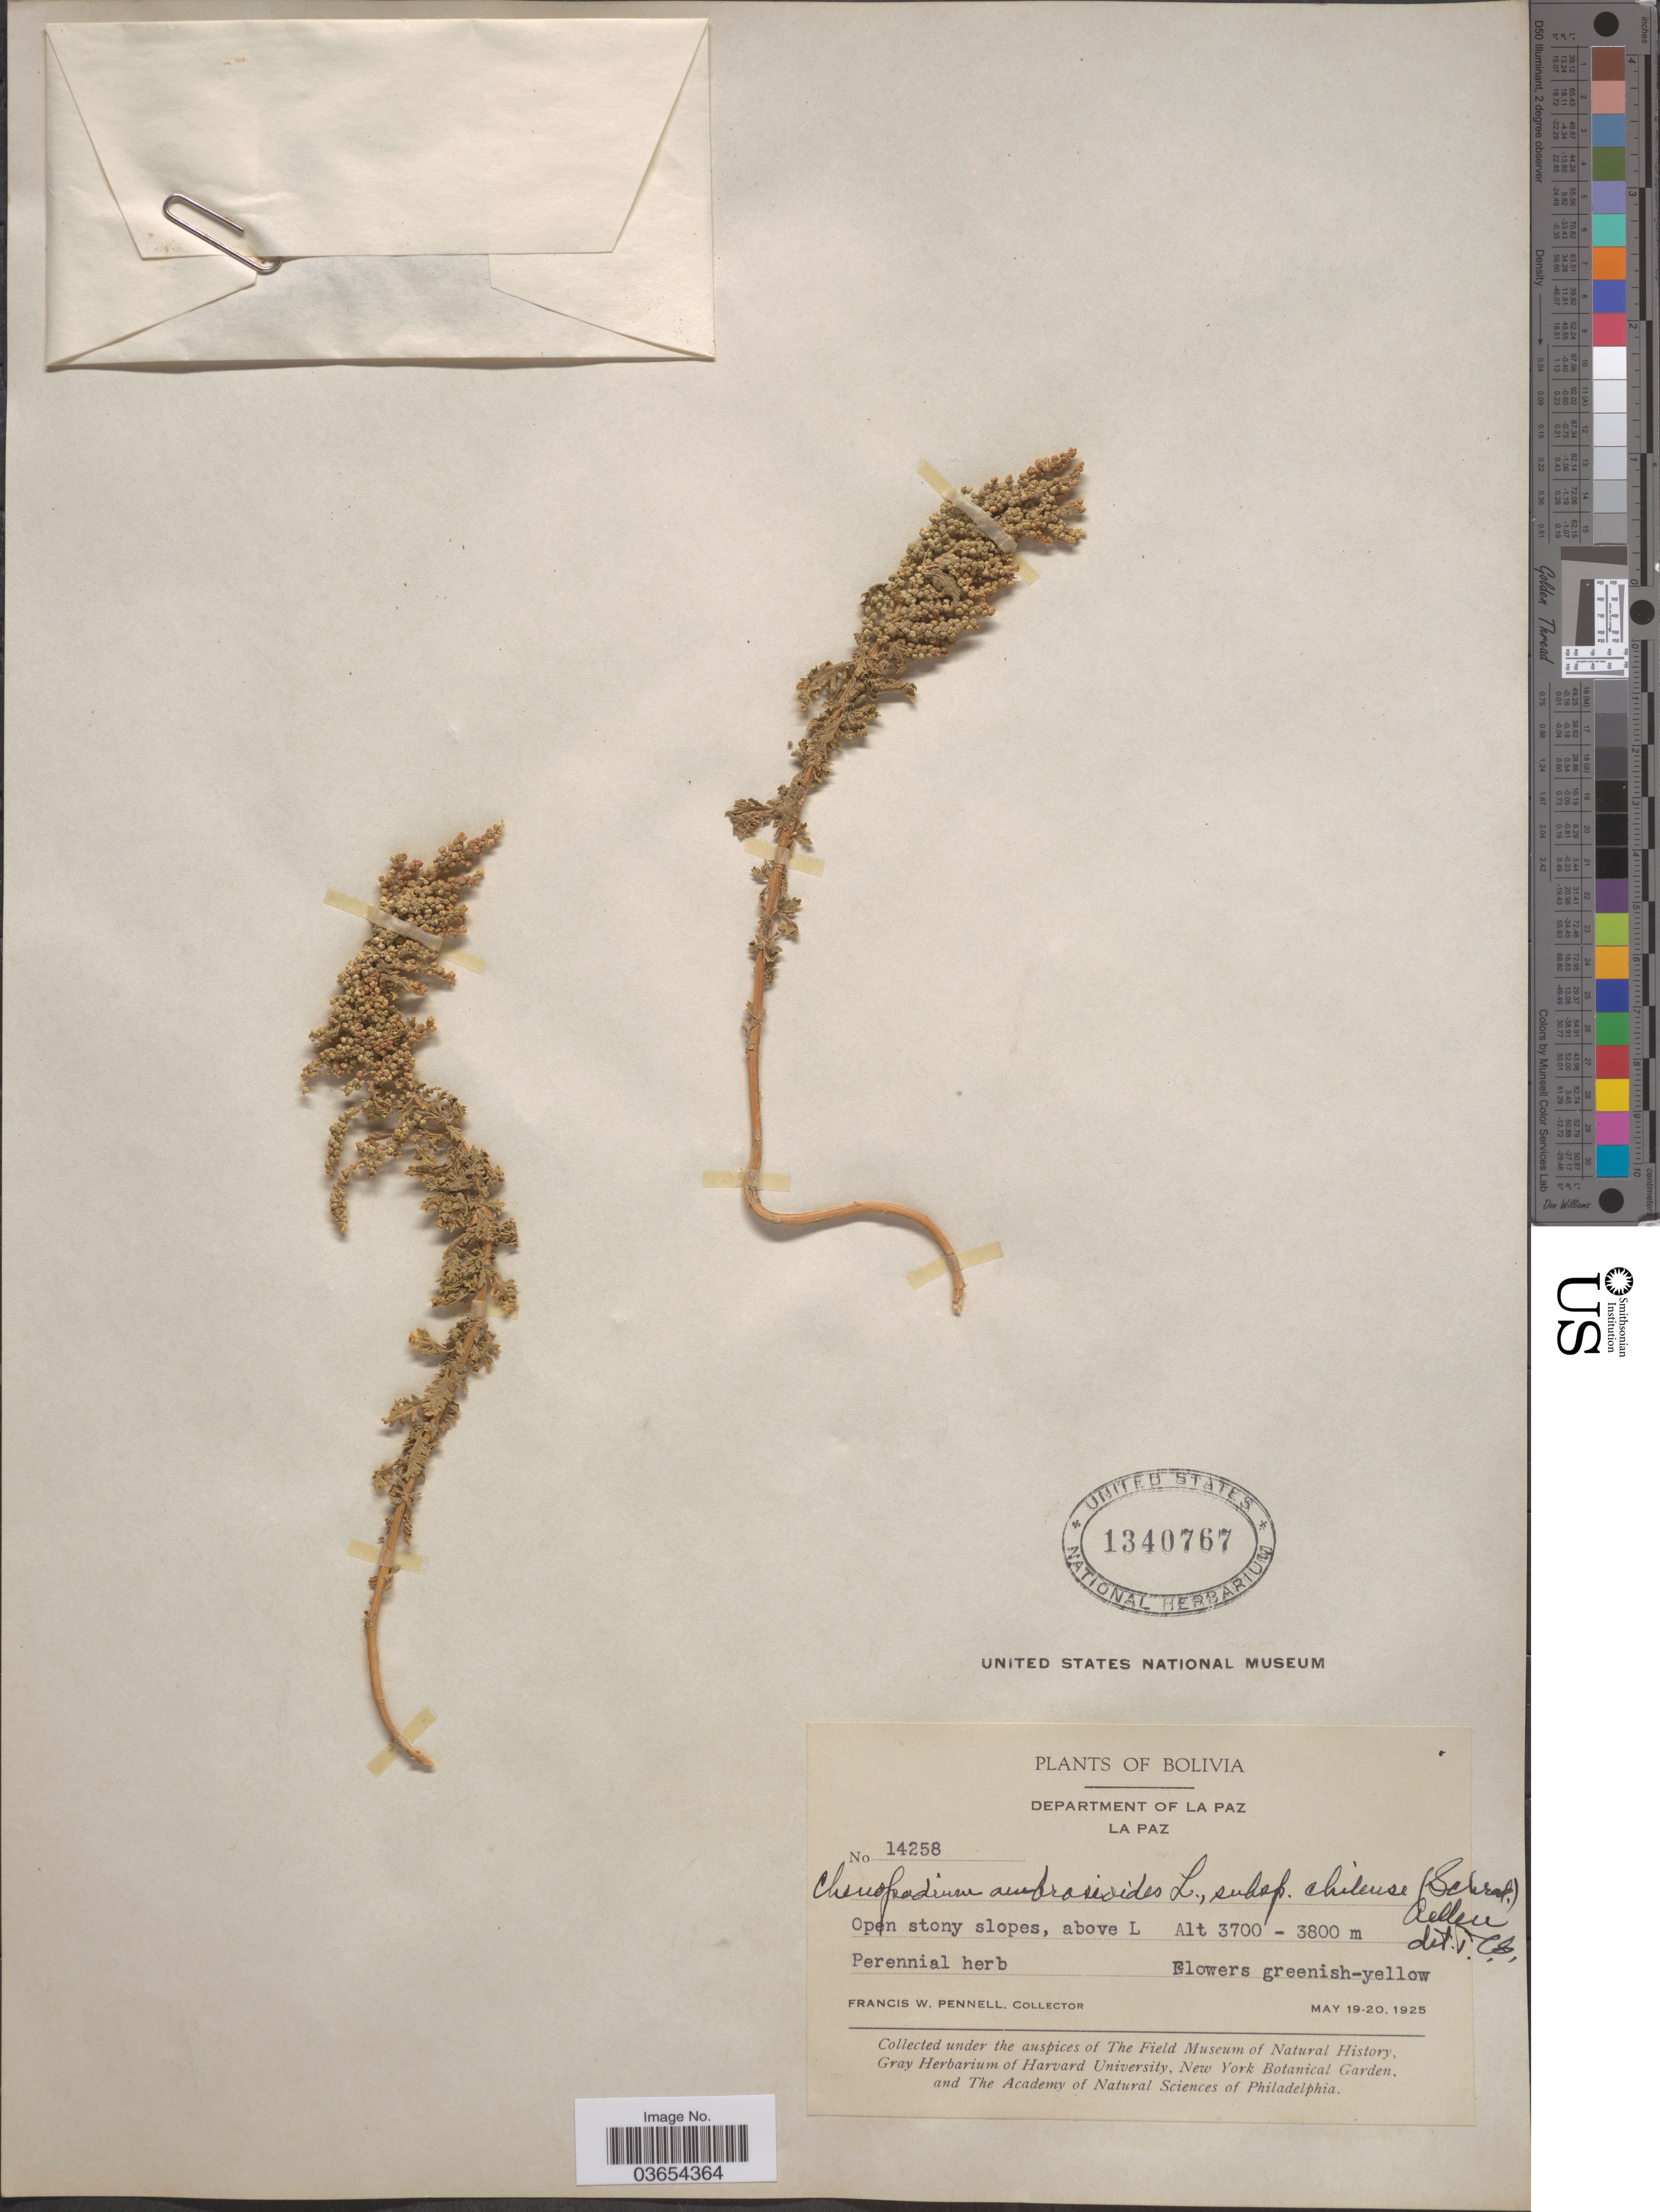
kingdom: Plantae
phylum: Tracheophyta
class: Magnoliopsida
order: Caryophyllales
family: Amaranthaceae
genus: Chenopodium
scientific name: Chenopodium ambrosioides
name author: L.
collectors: F. W. Pennell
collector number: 14258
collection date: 1925-05-19/1925-05-20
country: Bolivia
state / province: La Paz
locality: Department of La Paz. Open stony slopes, above L.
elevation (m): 3700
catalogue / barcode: US 1340767